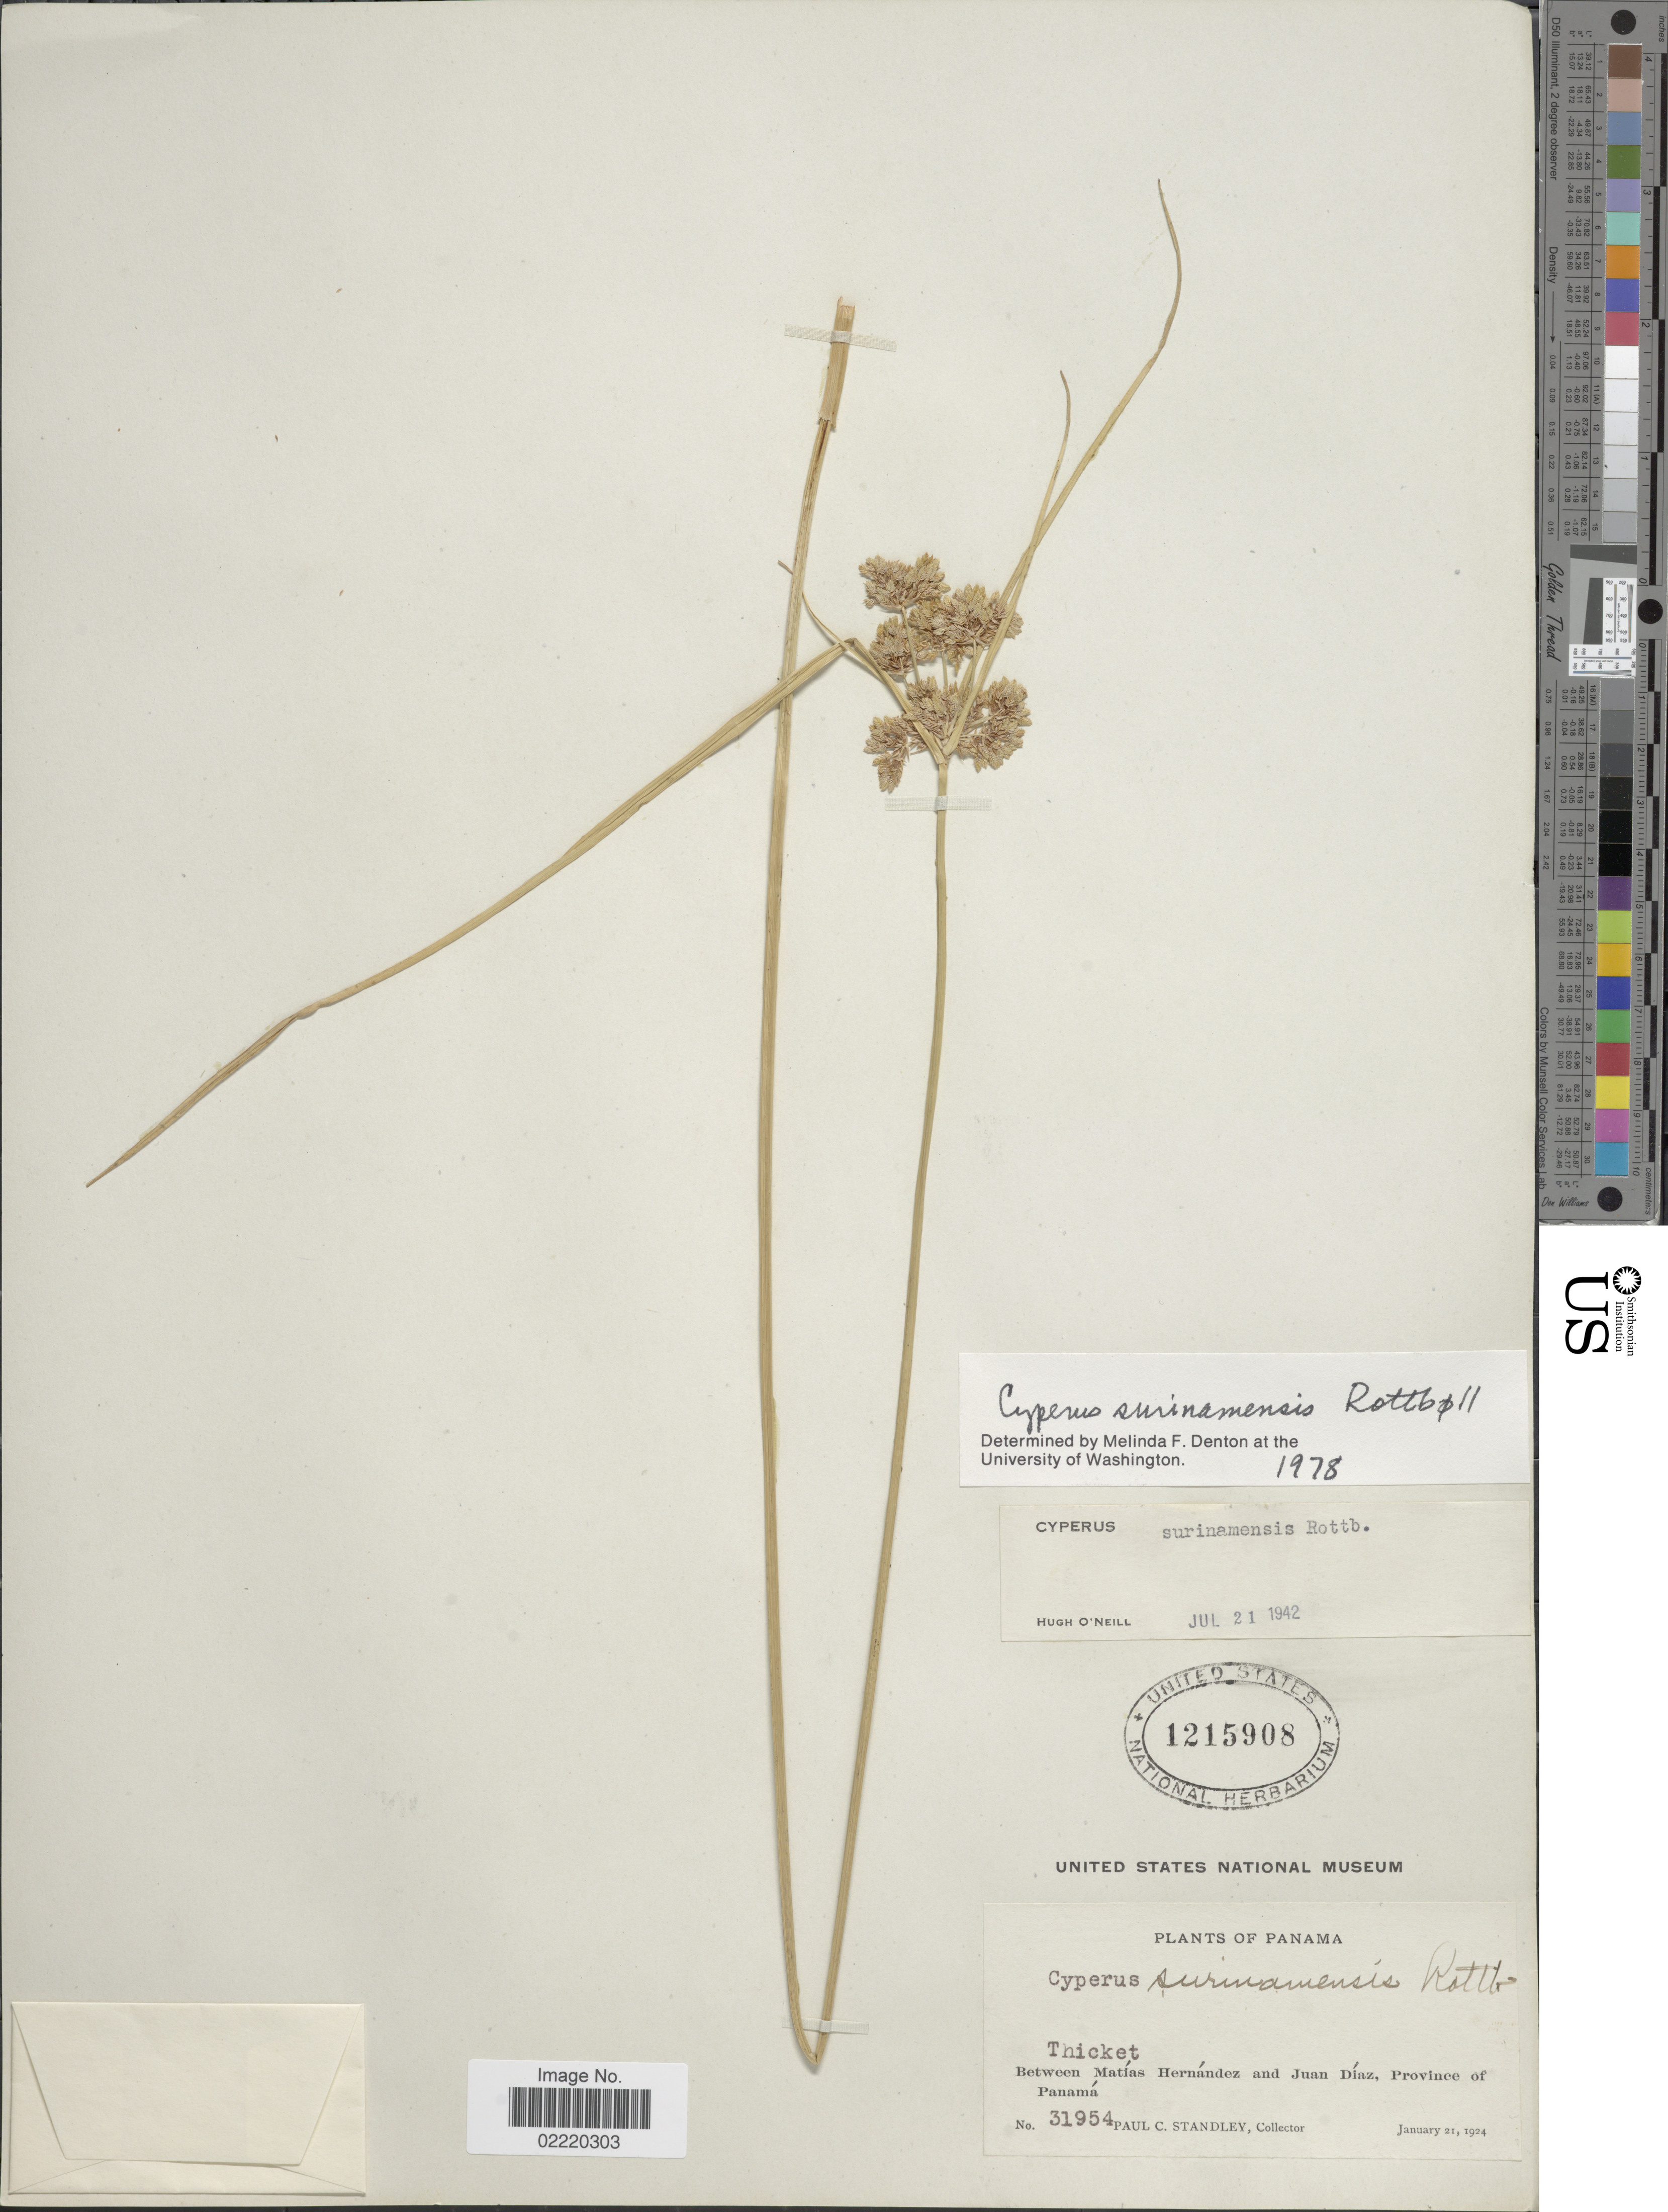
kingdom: Plantae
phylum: Tracheophyta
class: Liliopsida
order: Poales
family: Cyperaceae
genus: Cyperus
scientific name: Cyperus surinamensis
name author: Rottb.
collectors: P. C. Standley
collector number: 31954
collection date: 1924-01-21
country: Panama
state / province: Panamá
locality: Between Matias Hernandez and Juan Diaz.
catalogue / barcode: US 1215908